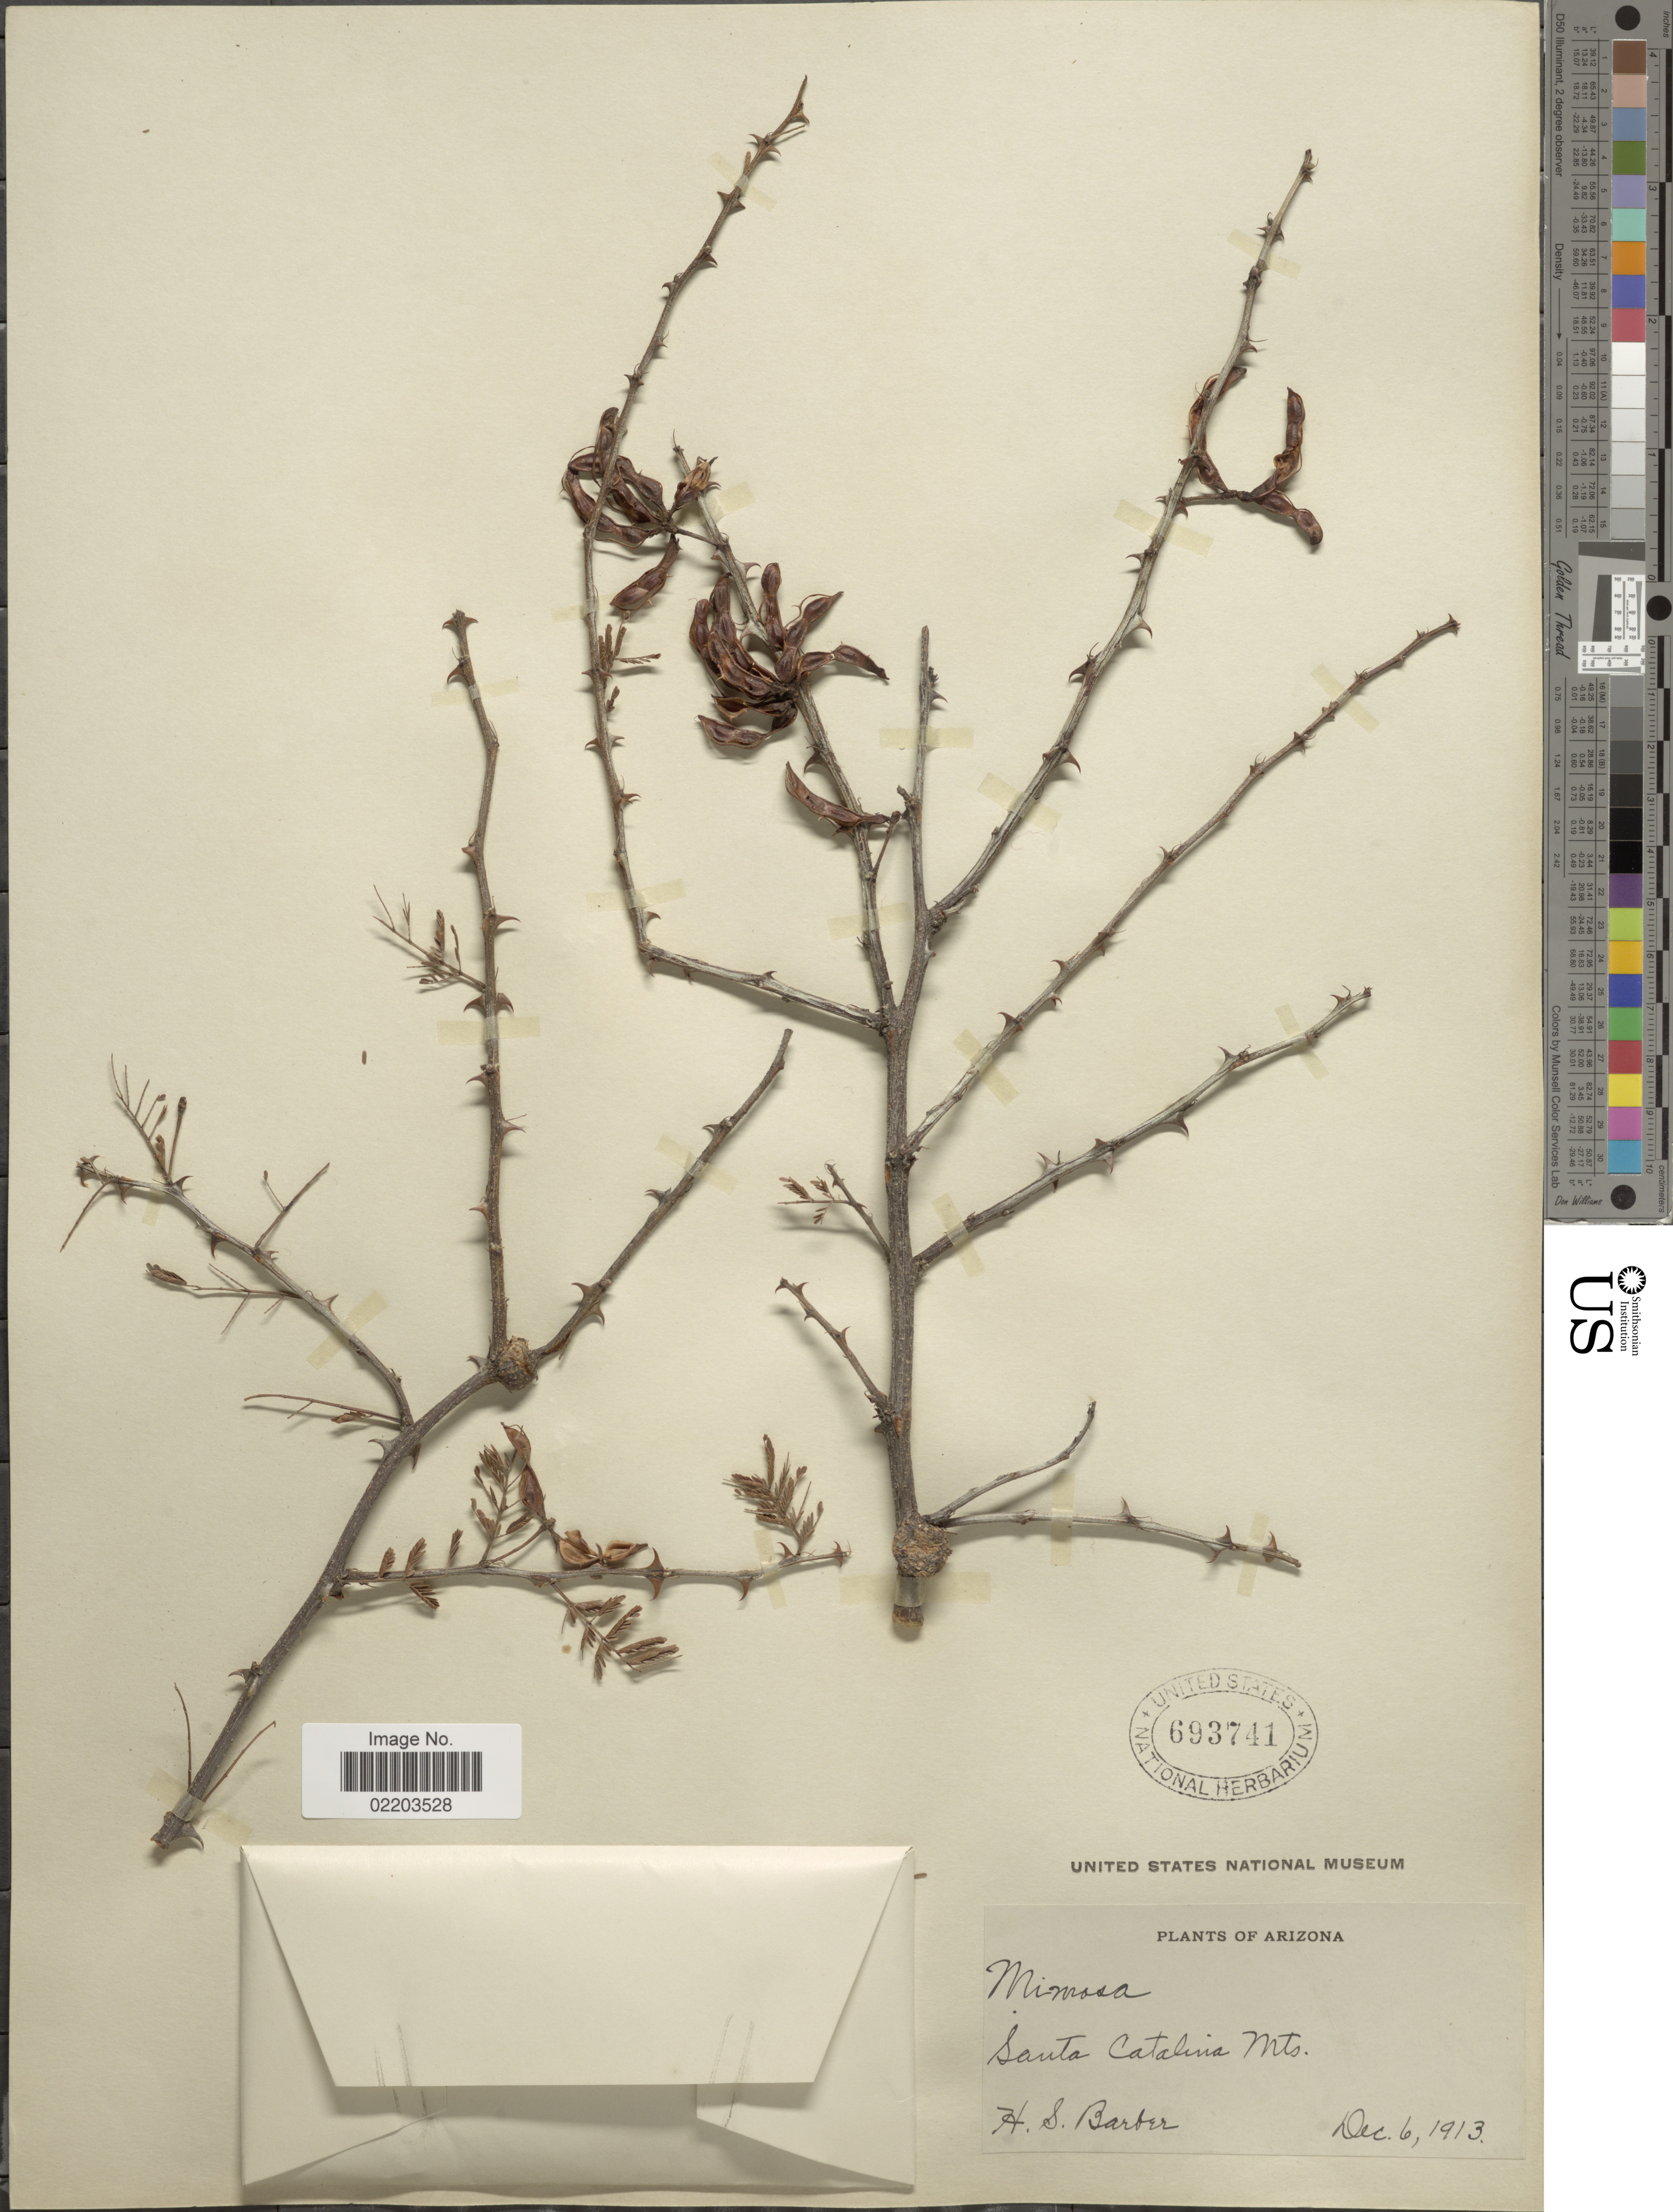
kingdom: Plantae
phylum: Tracheophyta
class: Magnoliopsida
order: Fabales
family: Fabaceae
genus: Mimosa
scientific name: Mimosa biuncifera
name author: Benth.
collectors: H. Barber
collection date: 1913-12-06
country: United States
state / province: Arizona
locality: Santa Catalina Mts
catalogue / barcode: US 693741